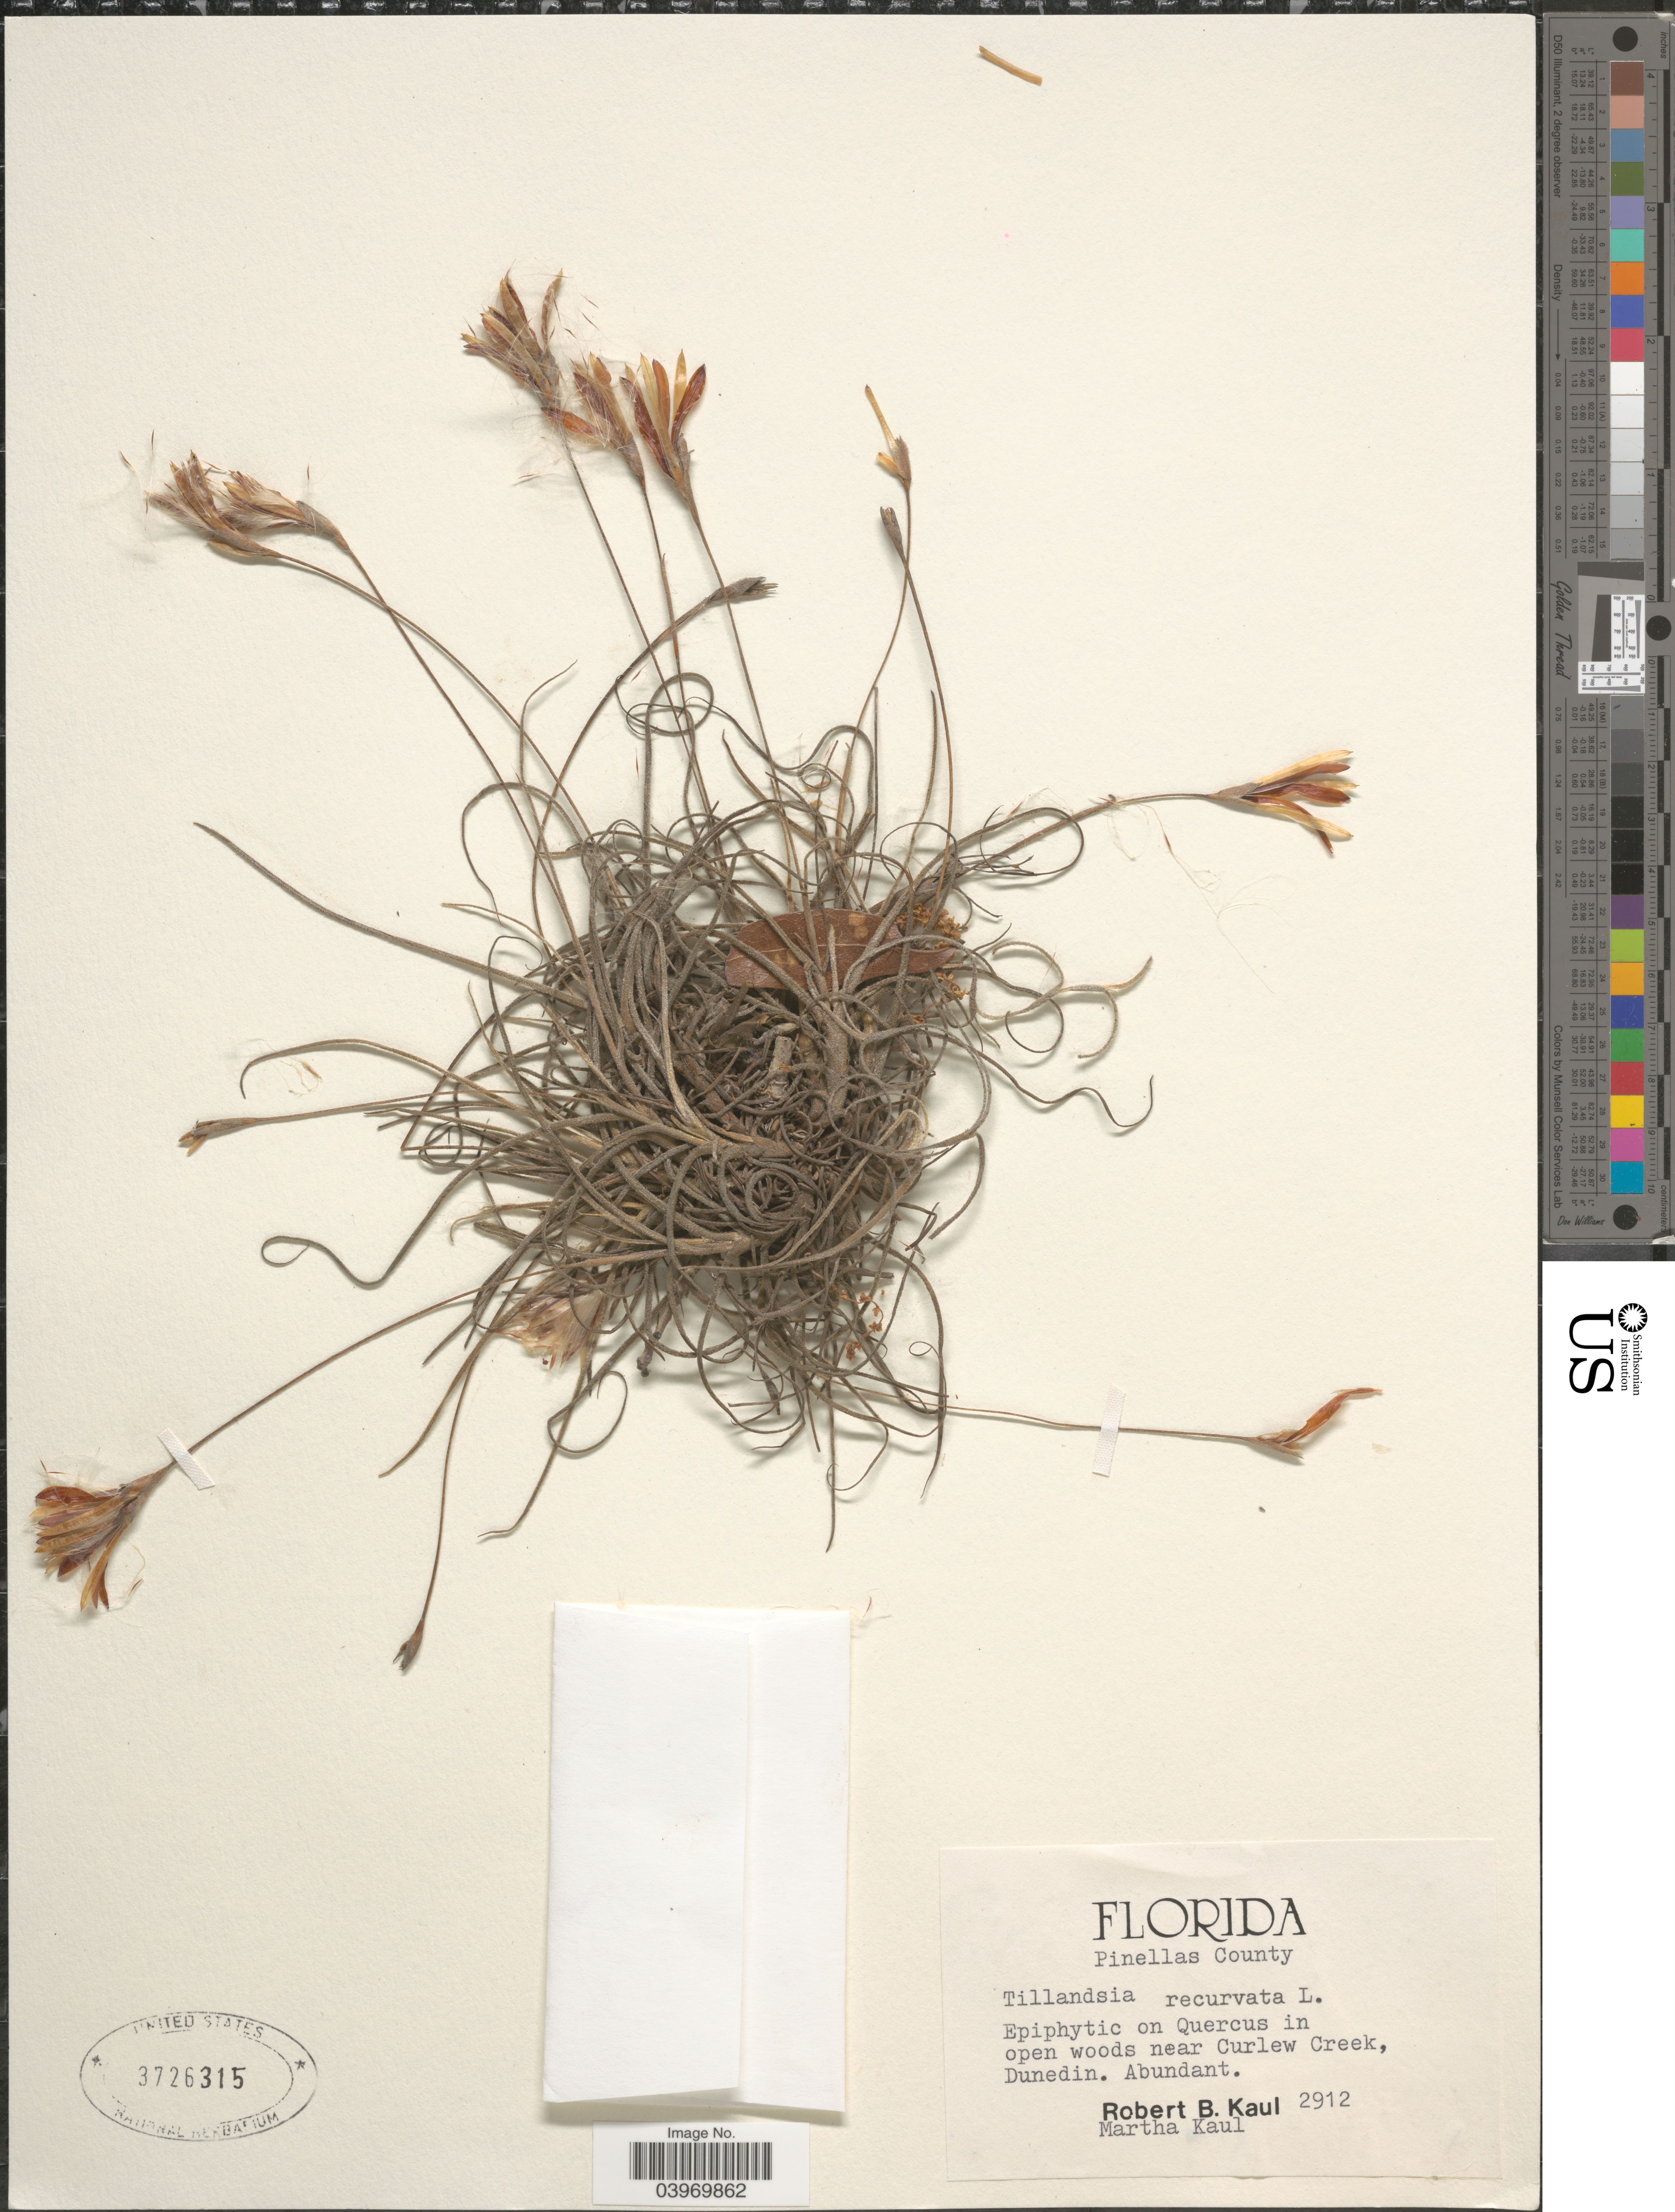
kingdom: Plantae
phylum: Tracheophyta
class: Liliopsida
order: Poales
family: Bromeliaceae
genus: Tillandsia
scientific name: Tillandsia recurvata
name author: L.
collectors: R. Kaul & M. Kaul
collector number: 2912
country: United States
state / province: Florida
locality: Pinellas County. In open woods near Curlew Creek, Dunedin.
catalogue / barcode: US 3726315